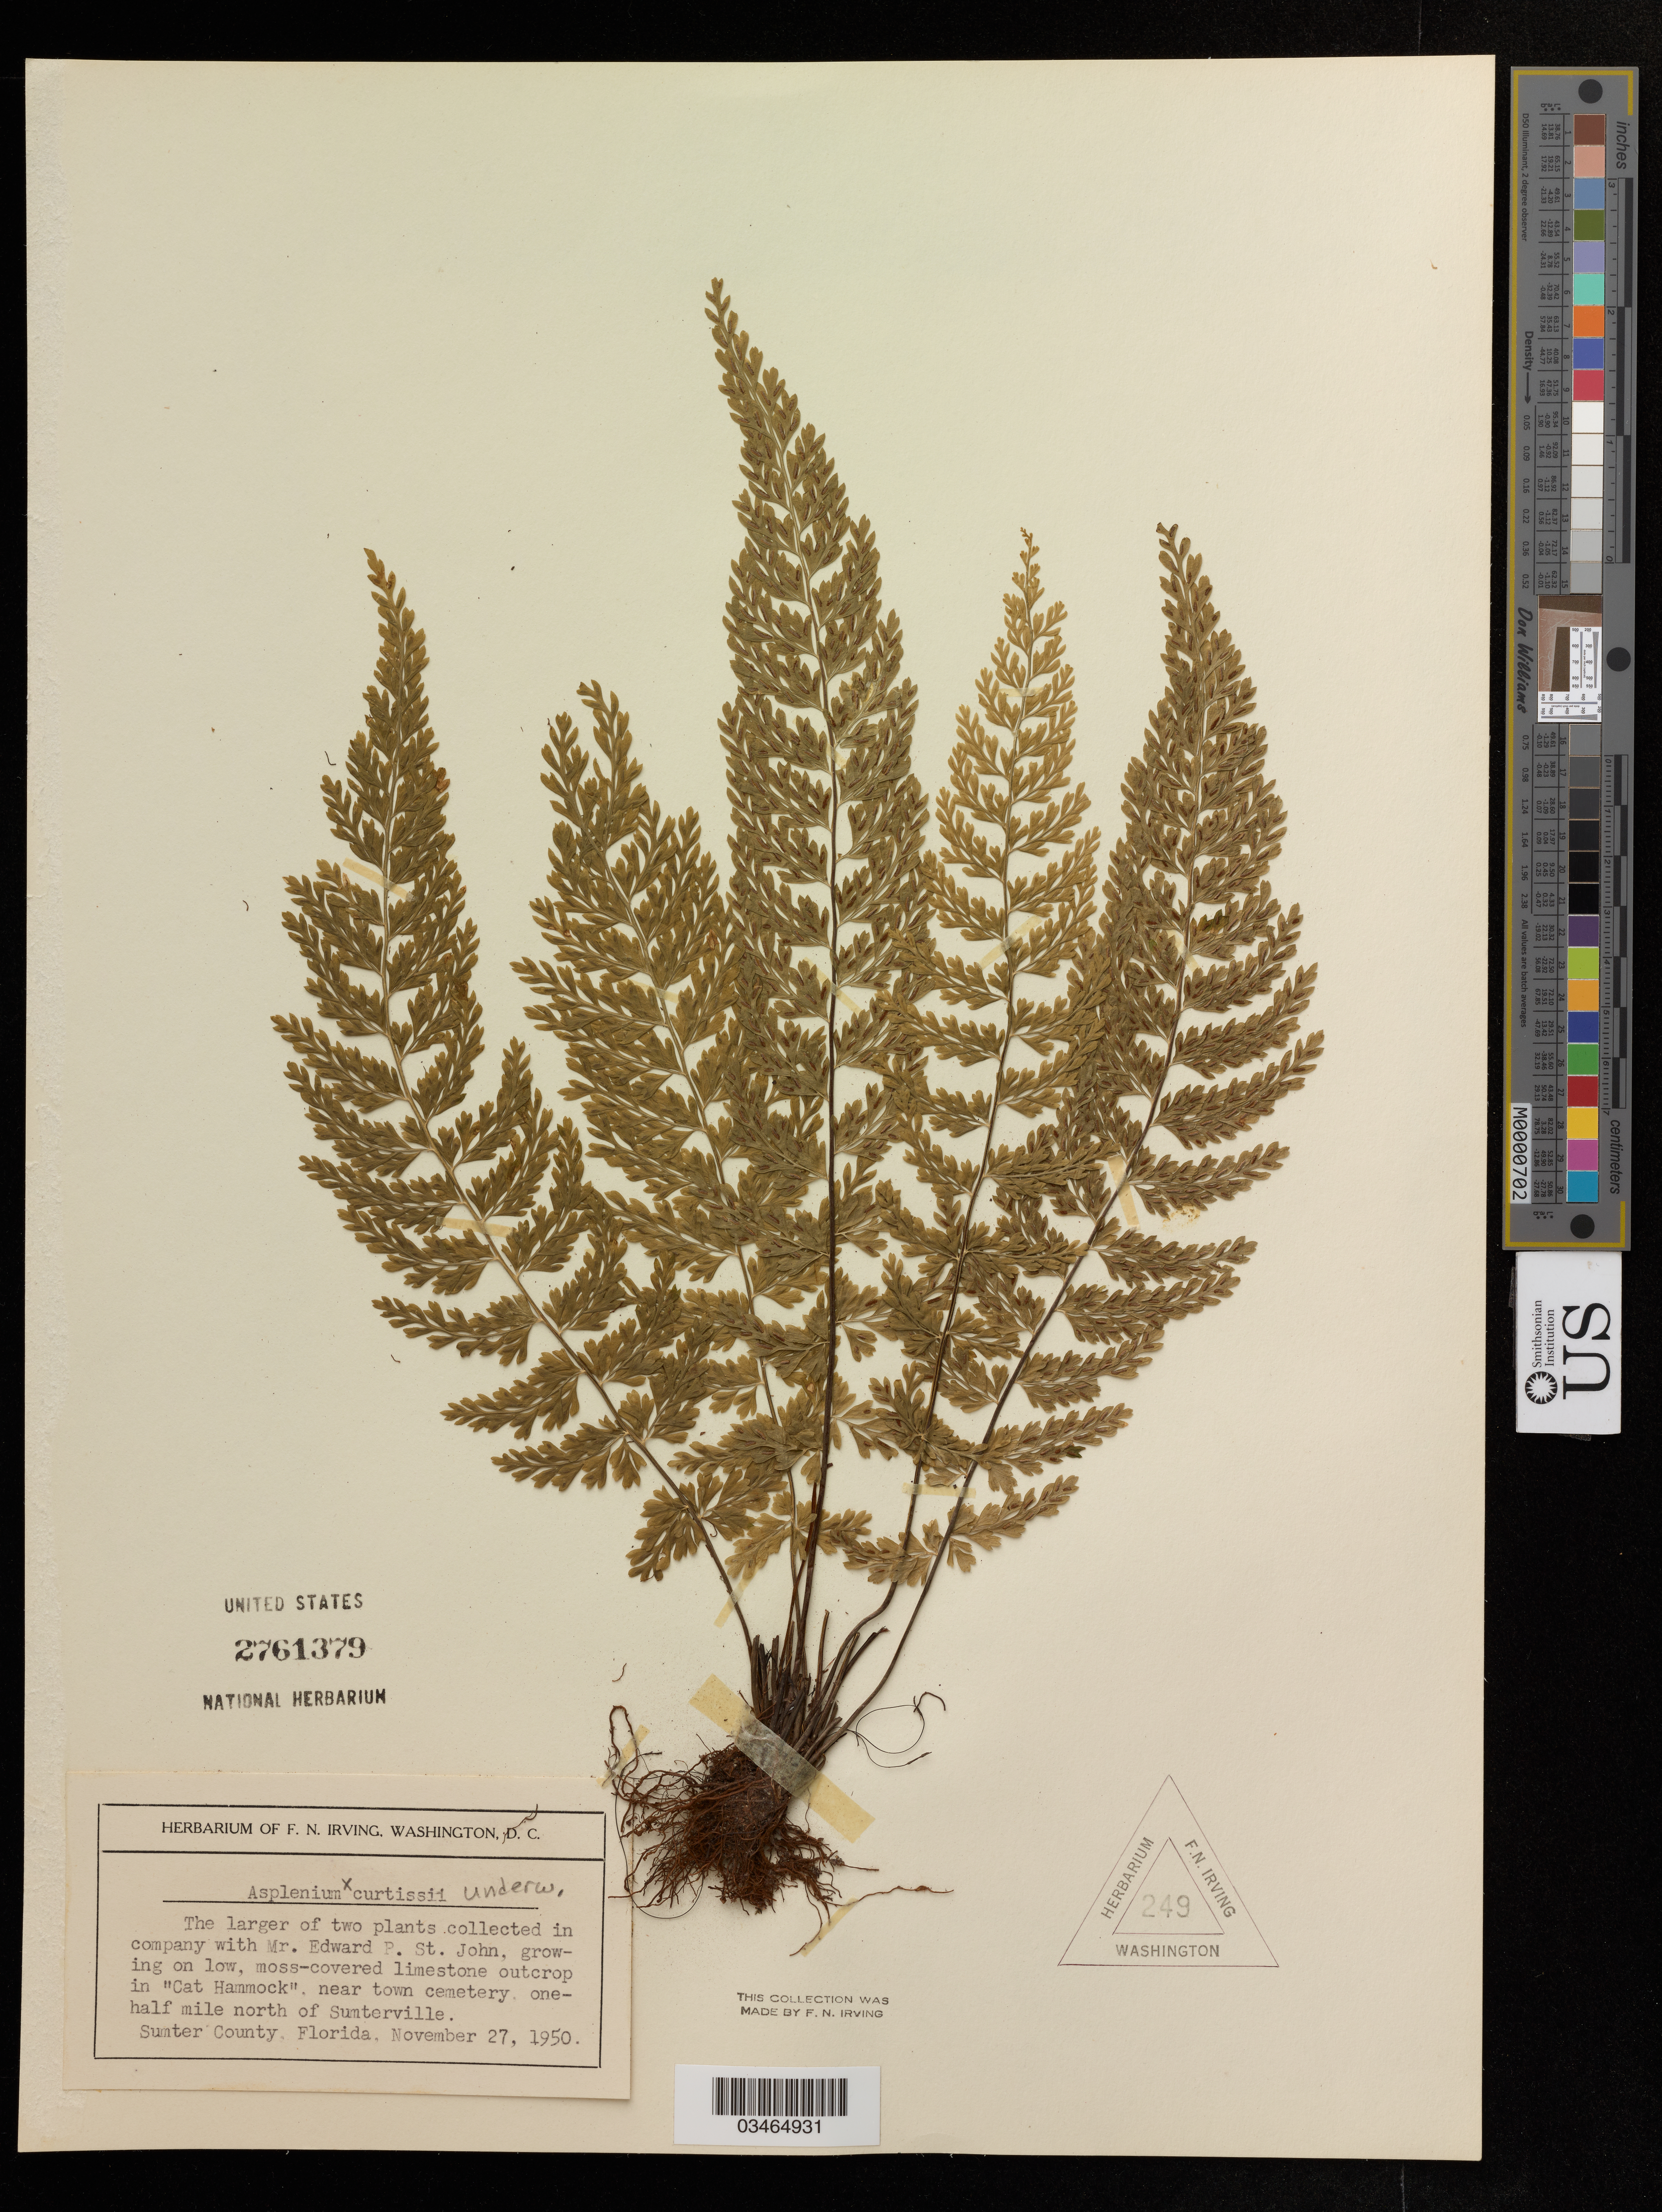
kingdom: Plantae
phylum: Tracheophyta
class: Polypodiopsida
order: Polypodiales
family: Aspleniaceae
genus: Asplenium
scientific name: Asplenium curtissii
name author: Underw.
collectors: F. Irving & E. P. St. John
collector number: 249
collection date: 1950-11-27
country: United States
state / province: Florida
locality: One half mile north of Sumterville, Sumter County.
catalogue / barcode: US 2761379